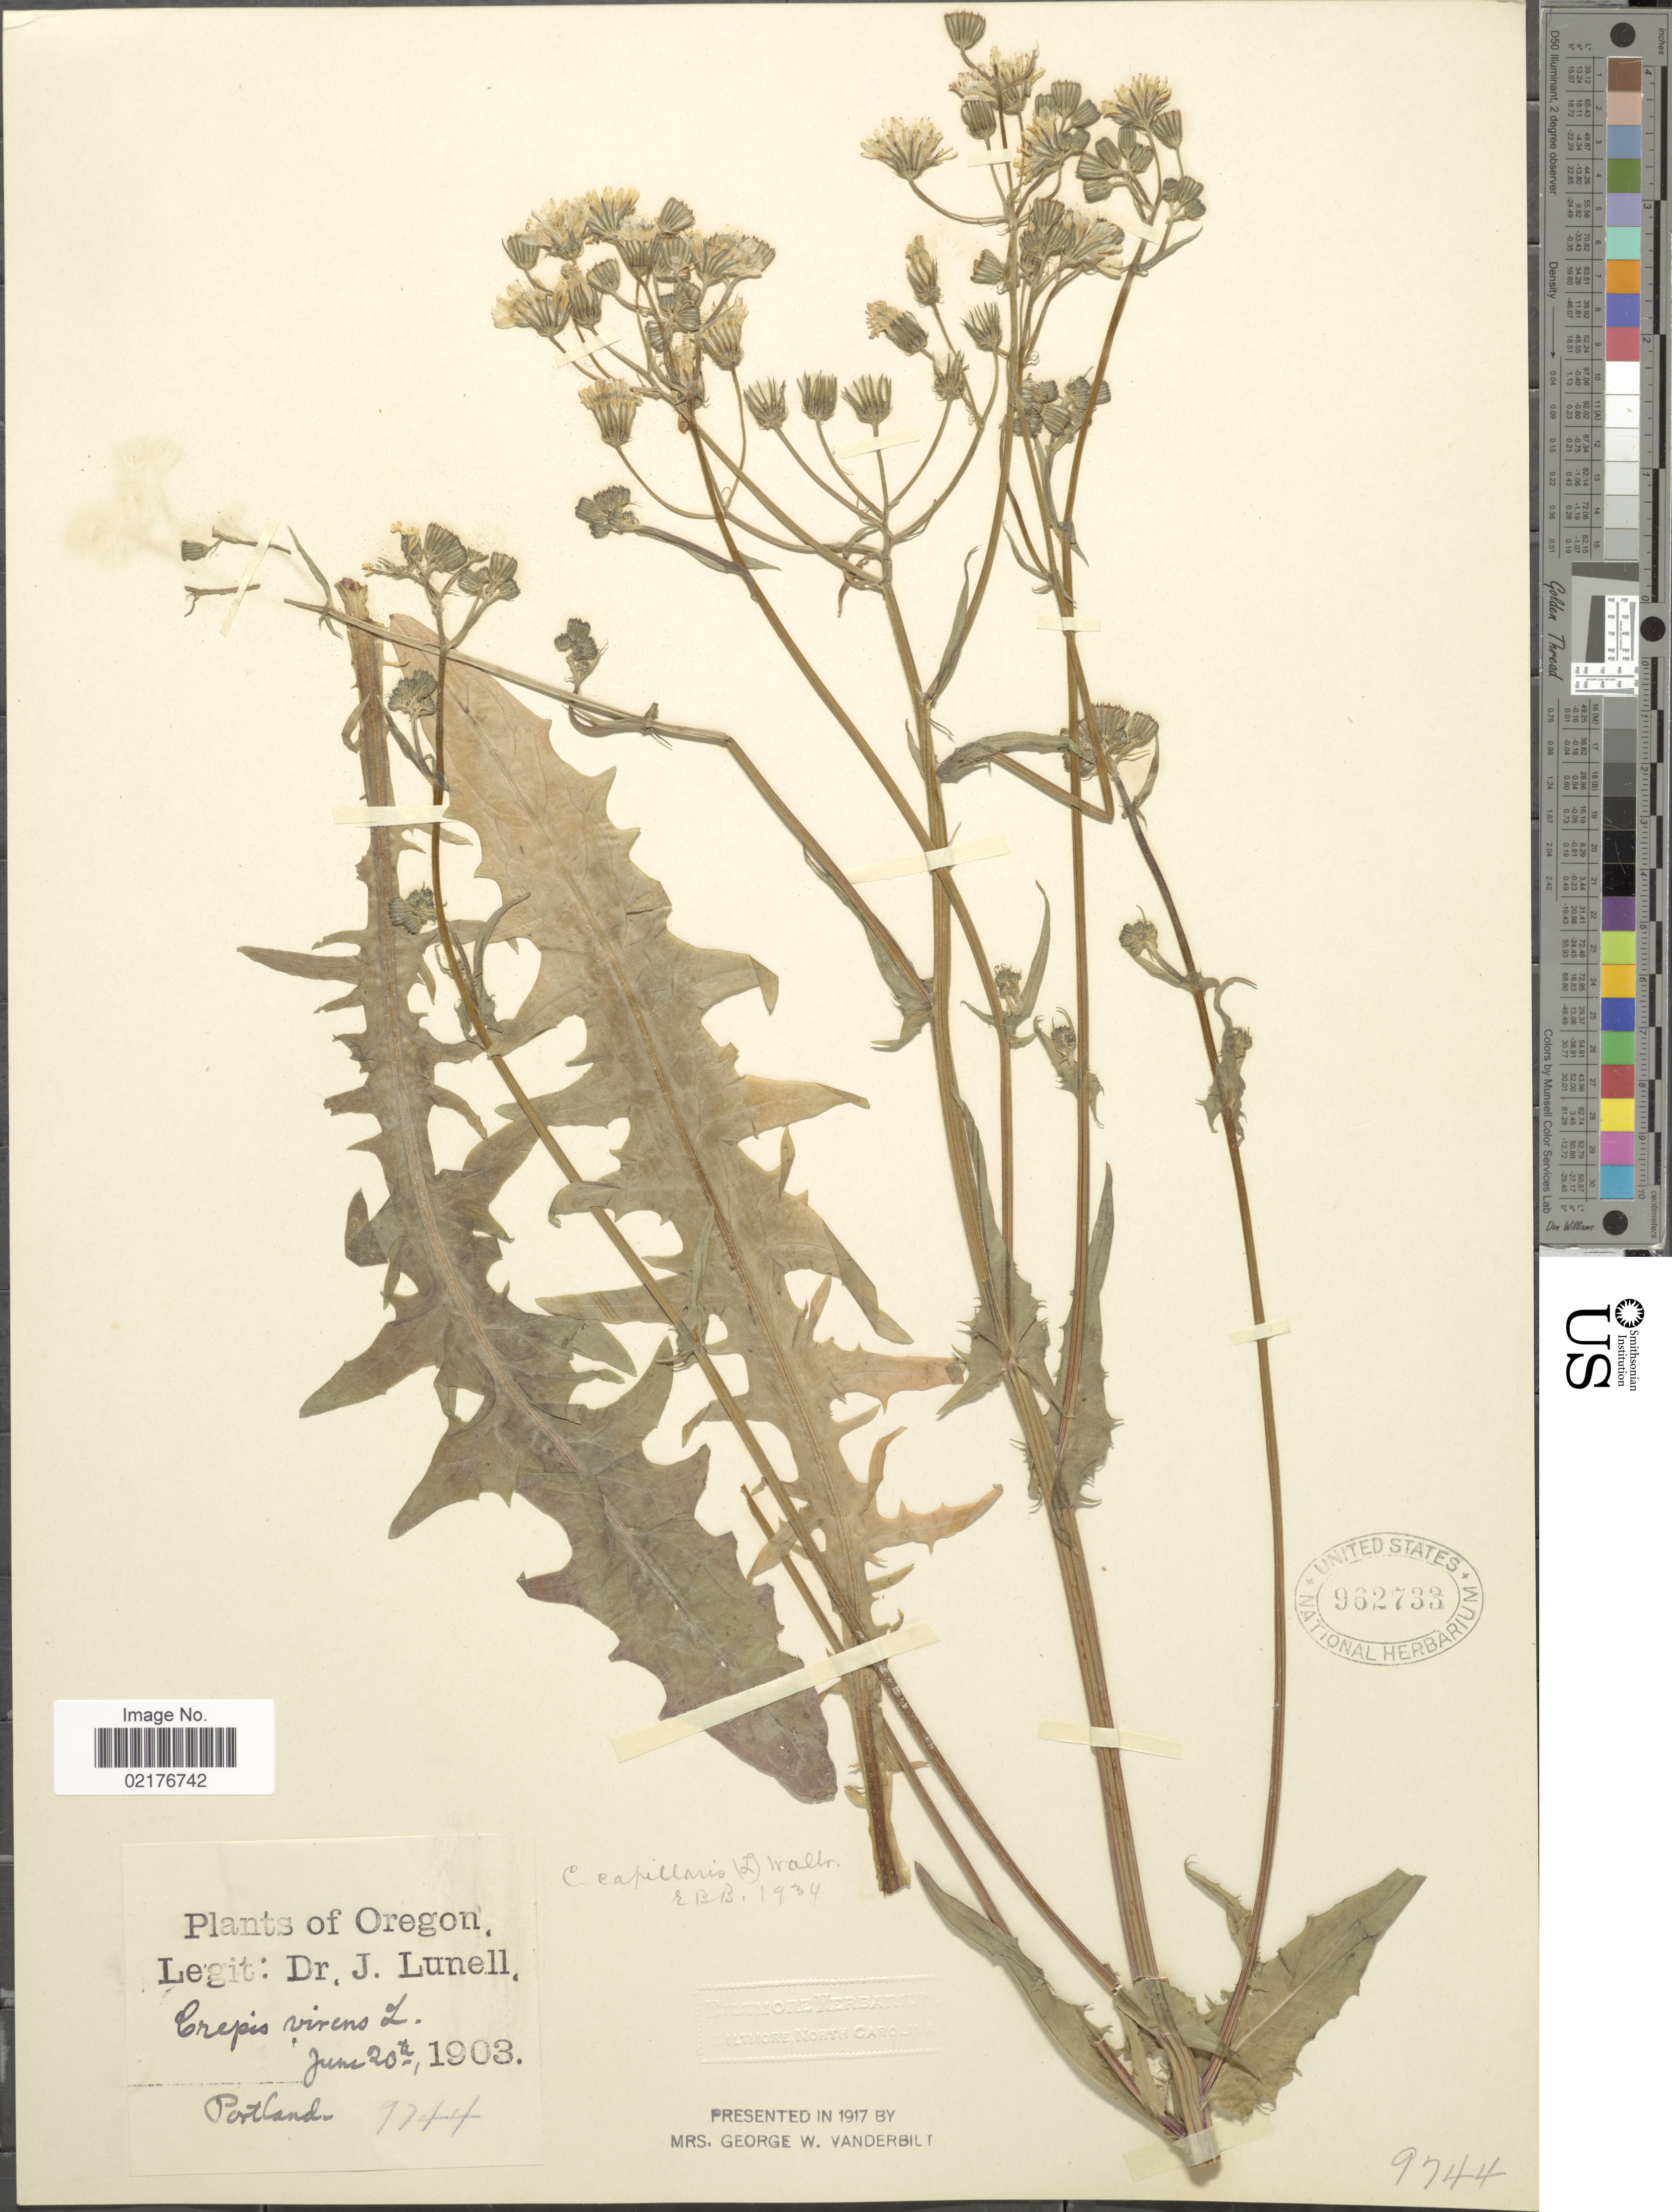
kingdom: Plantae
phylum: Tracheophyta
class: Magnoliopsida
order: Asterales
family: Asteraceae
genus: Crepis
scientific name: Crepis capillaris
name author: (L.) Wallr.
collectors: J. Lunell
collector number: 9744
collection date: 1903-06-20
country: United States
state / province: Oregon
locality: Portland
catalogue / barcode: US 962733